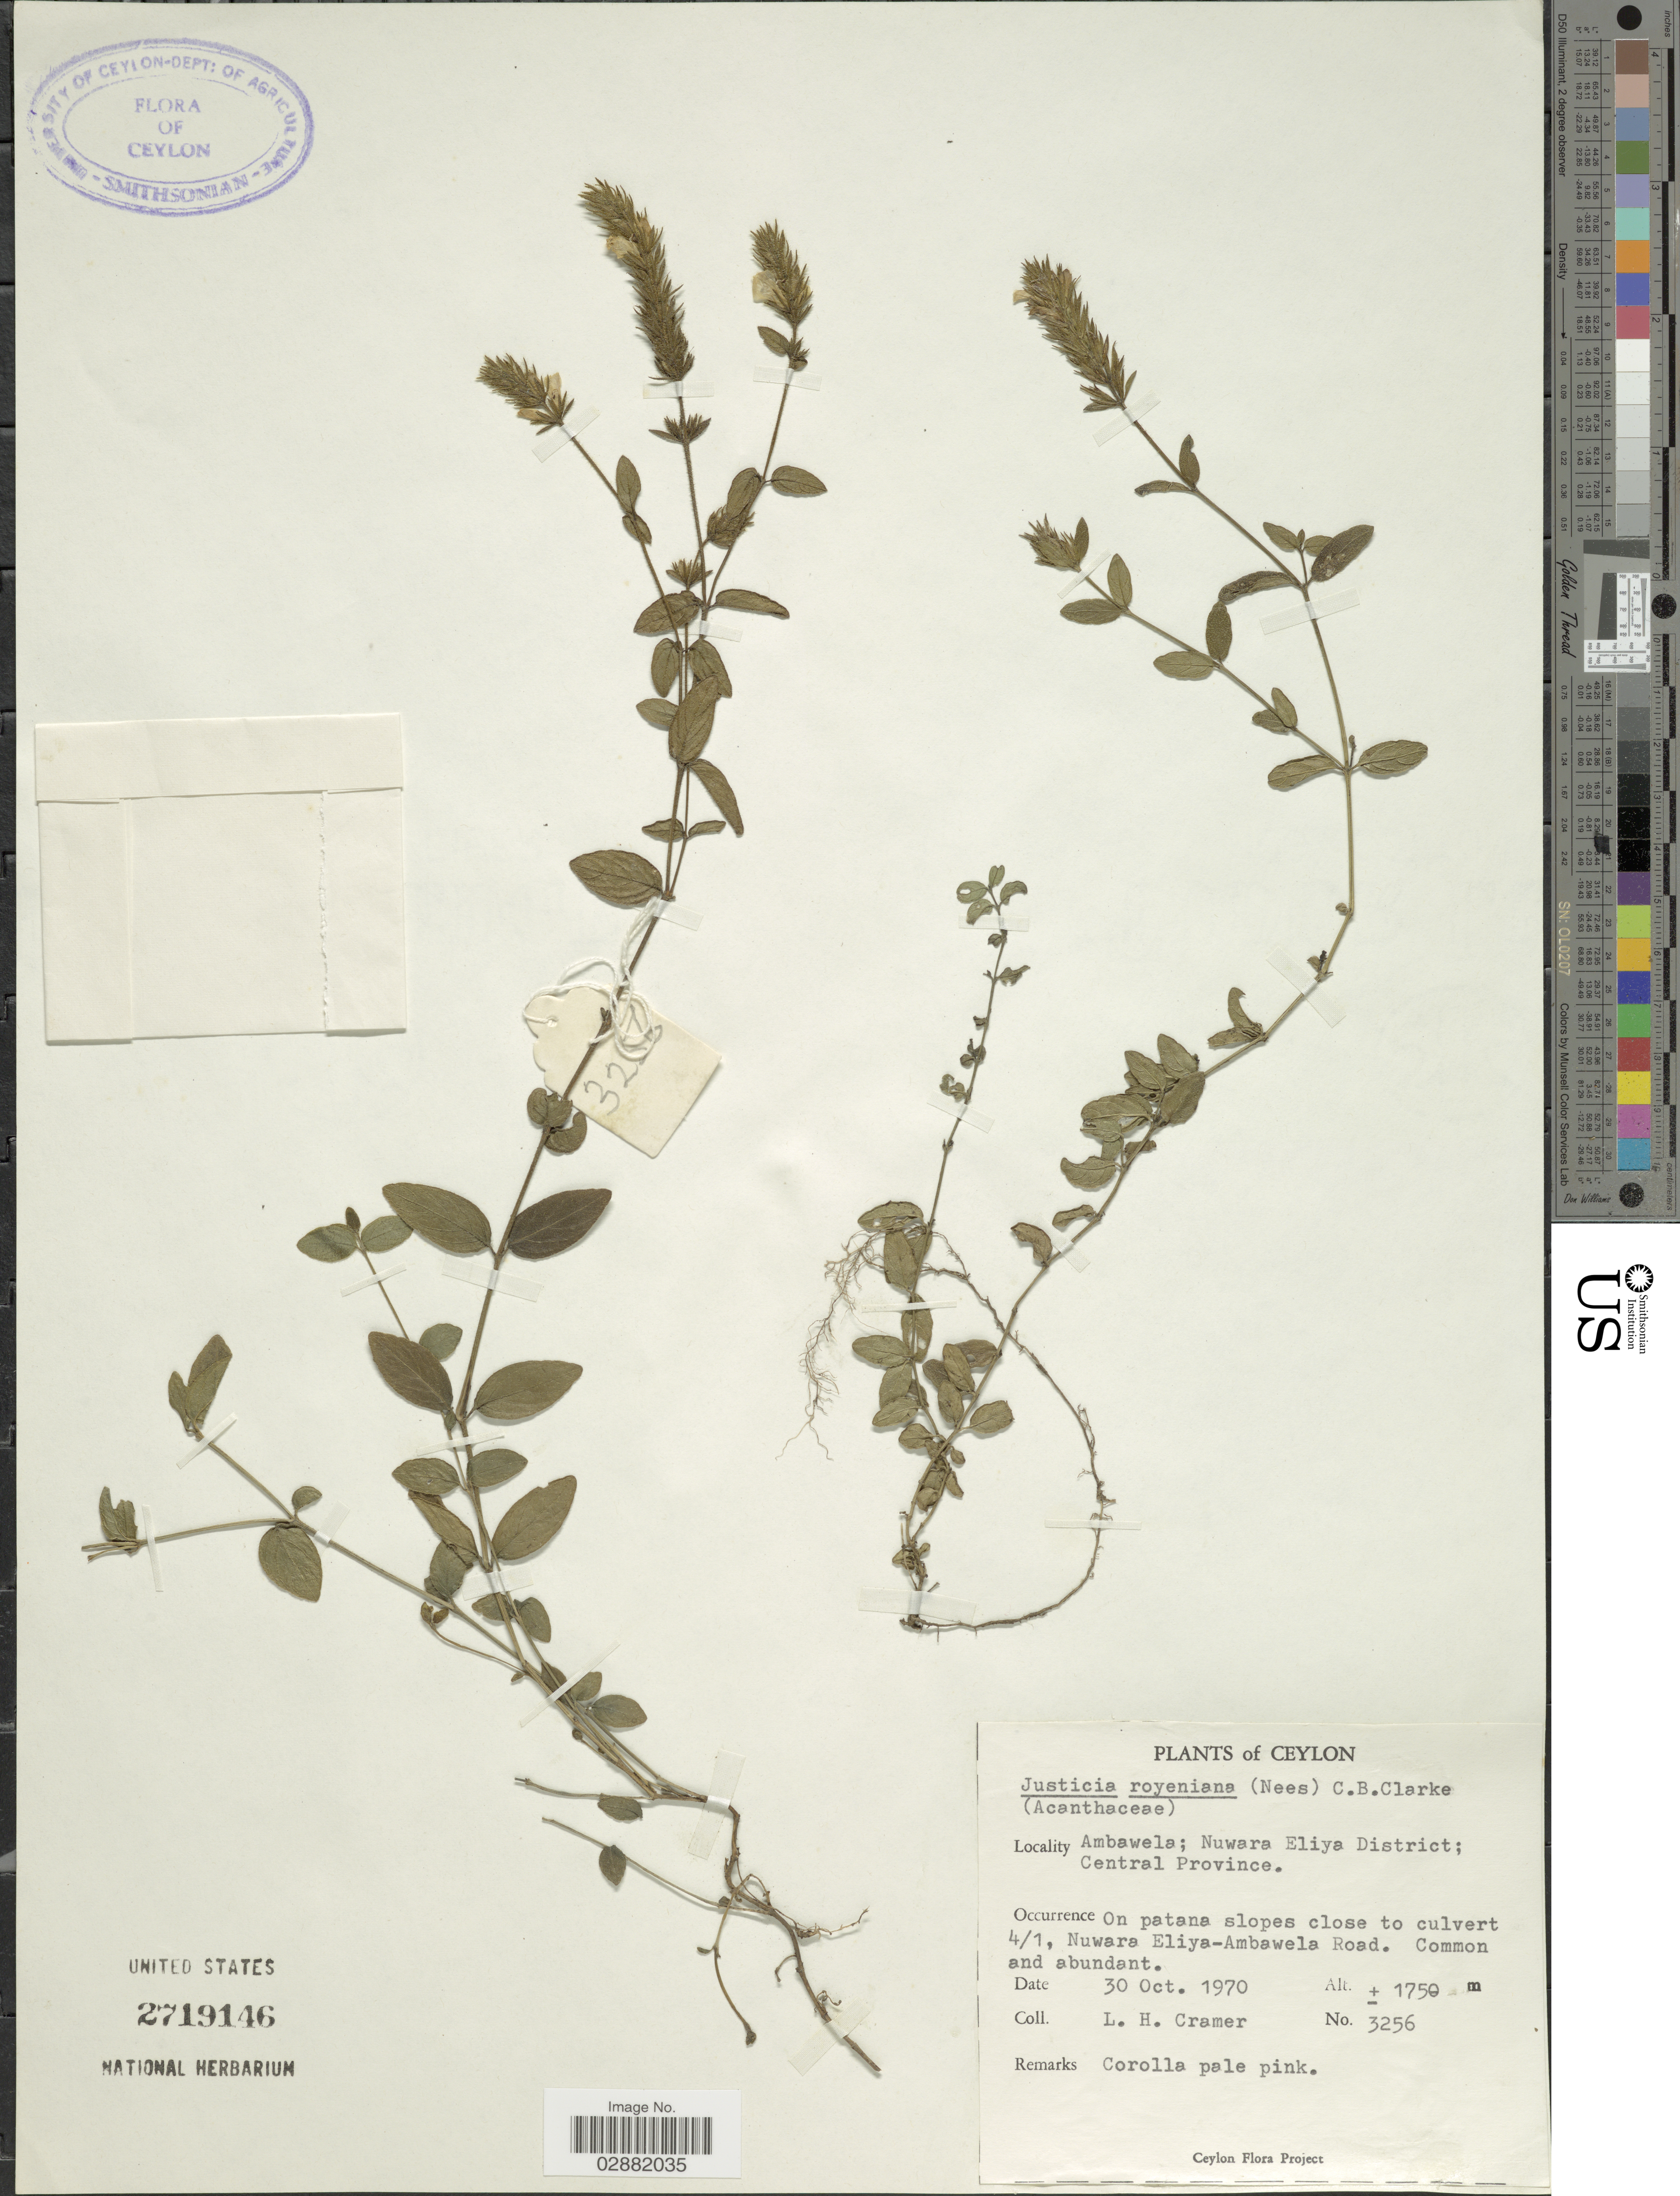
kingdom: Plantae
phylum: Tracheophyta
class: Magnoliopsida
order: Lamiales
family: Acanthaceae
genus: Justicia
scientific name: Justicia royeniana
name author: C.B. Clarke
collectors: L. H. Cramer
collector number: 3256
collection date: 1970-10-30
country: Sri Lanka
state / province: Central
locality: Ceylon, Ambawale, Nuwara Eliya District, On patane slopes close to culvert 4/1, Nuwara Eliya-Ambawel Road.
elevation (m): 1750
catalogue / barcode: US 2719146